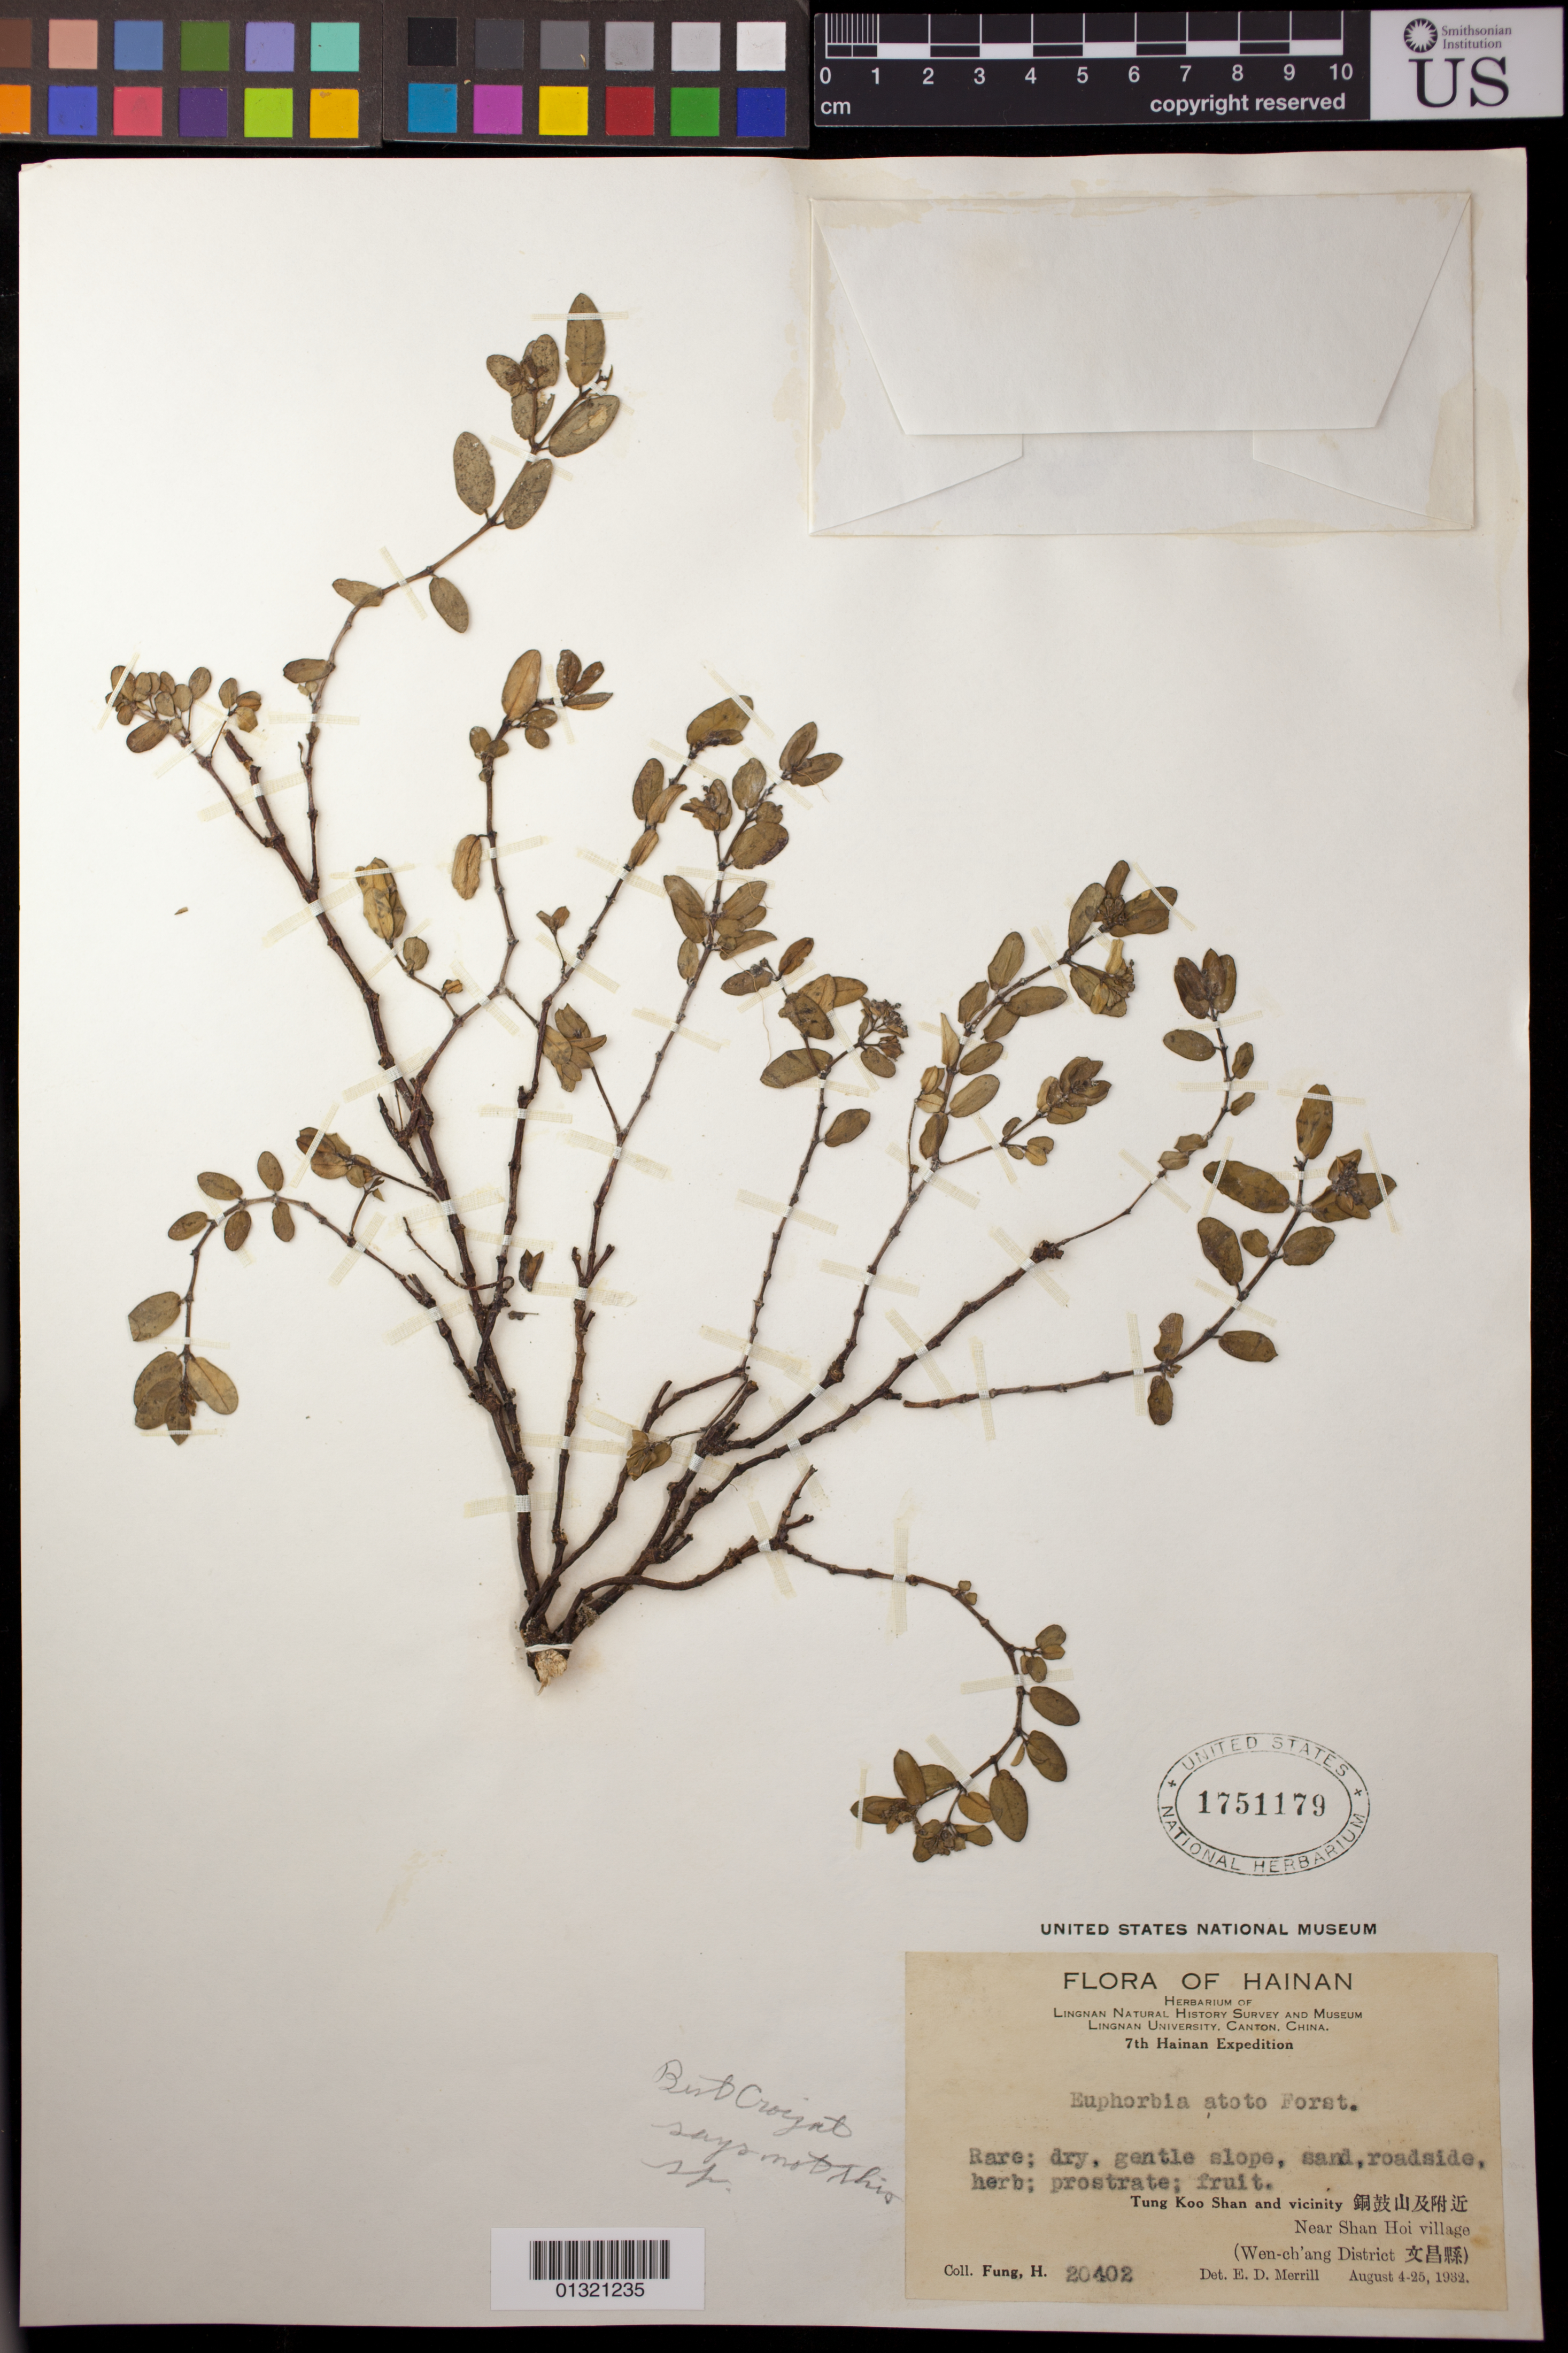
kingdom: Plantae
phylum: Tracheophyta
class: Magnoliopsida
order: Malpighiales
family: Euphorbiaceae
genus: Euphorbia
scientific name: Euphorbia sp.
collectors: H. L. Fung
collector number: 20402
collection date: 1932-08-04/1932-08-25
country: China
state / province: Hainan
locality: Tung Koo Shan and vicinity, Near Shan Hoi village, Wen-ch'ang District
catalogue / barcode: US 1751179